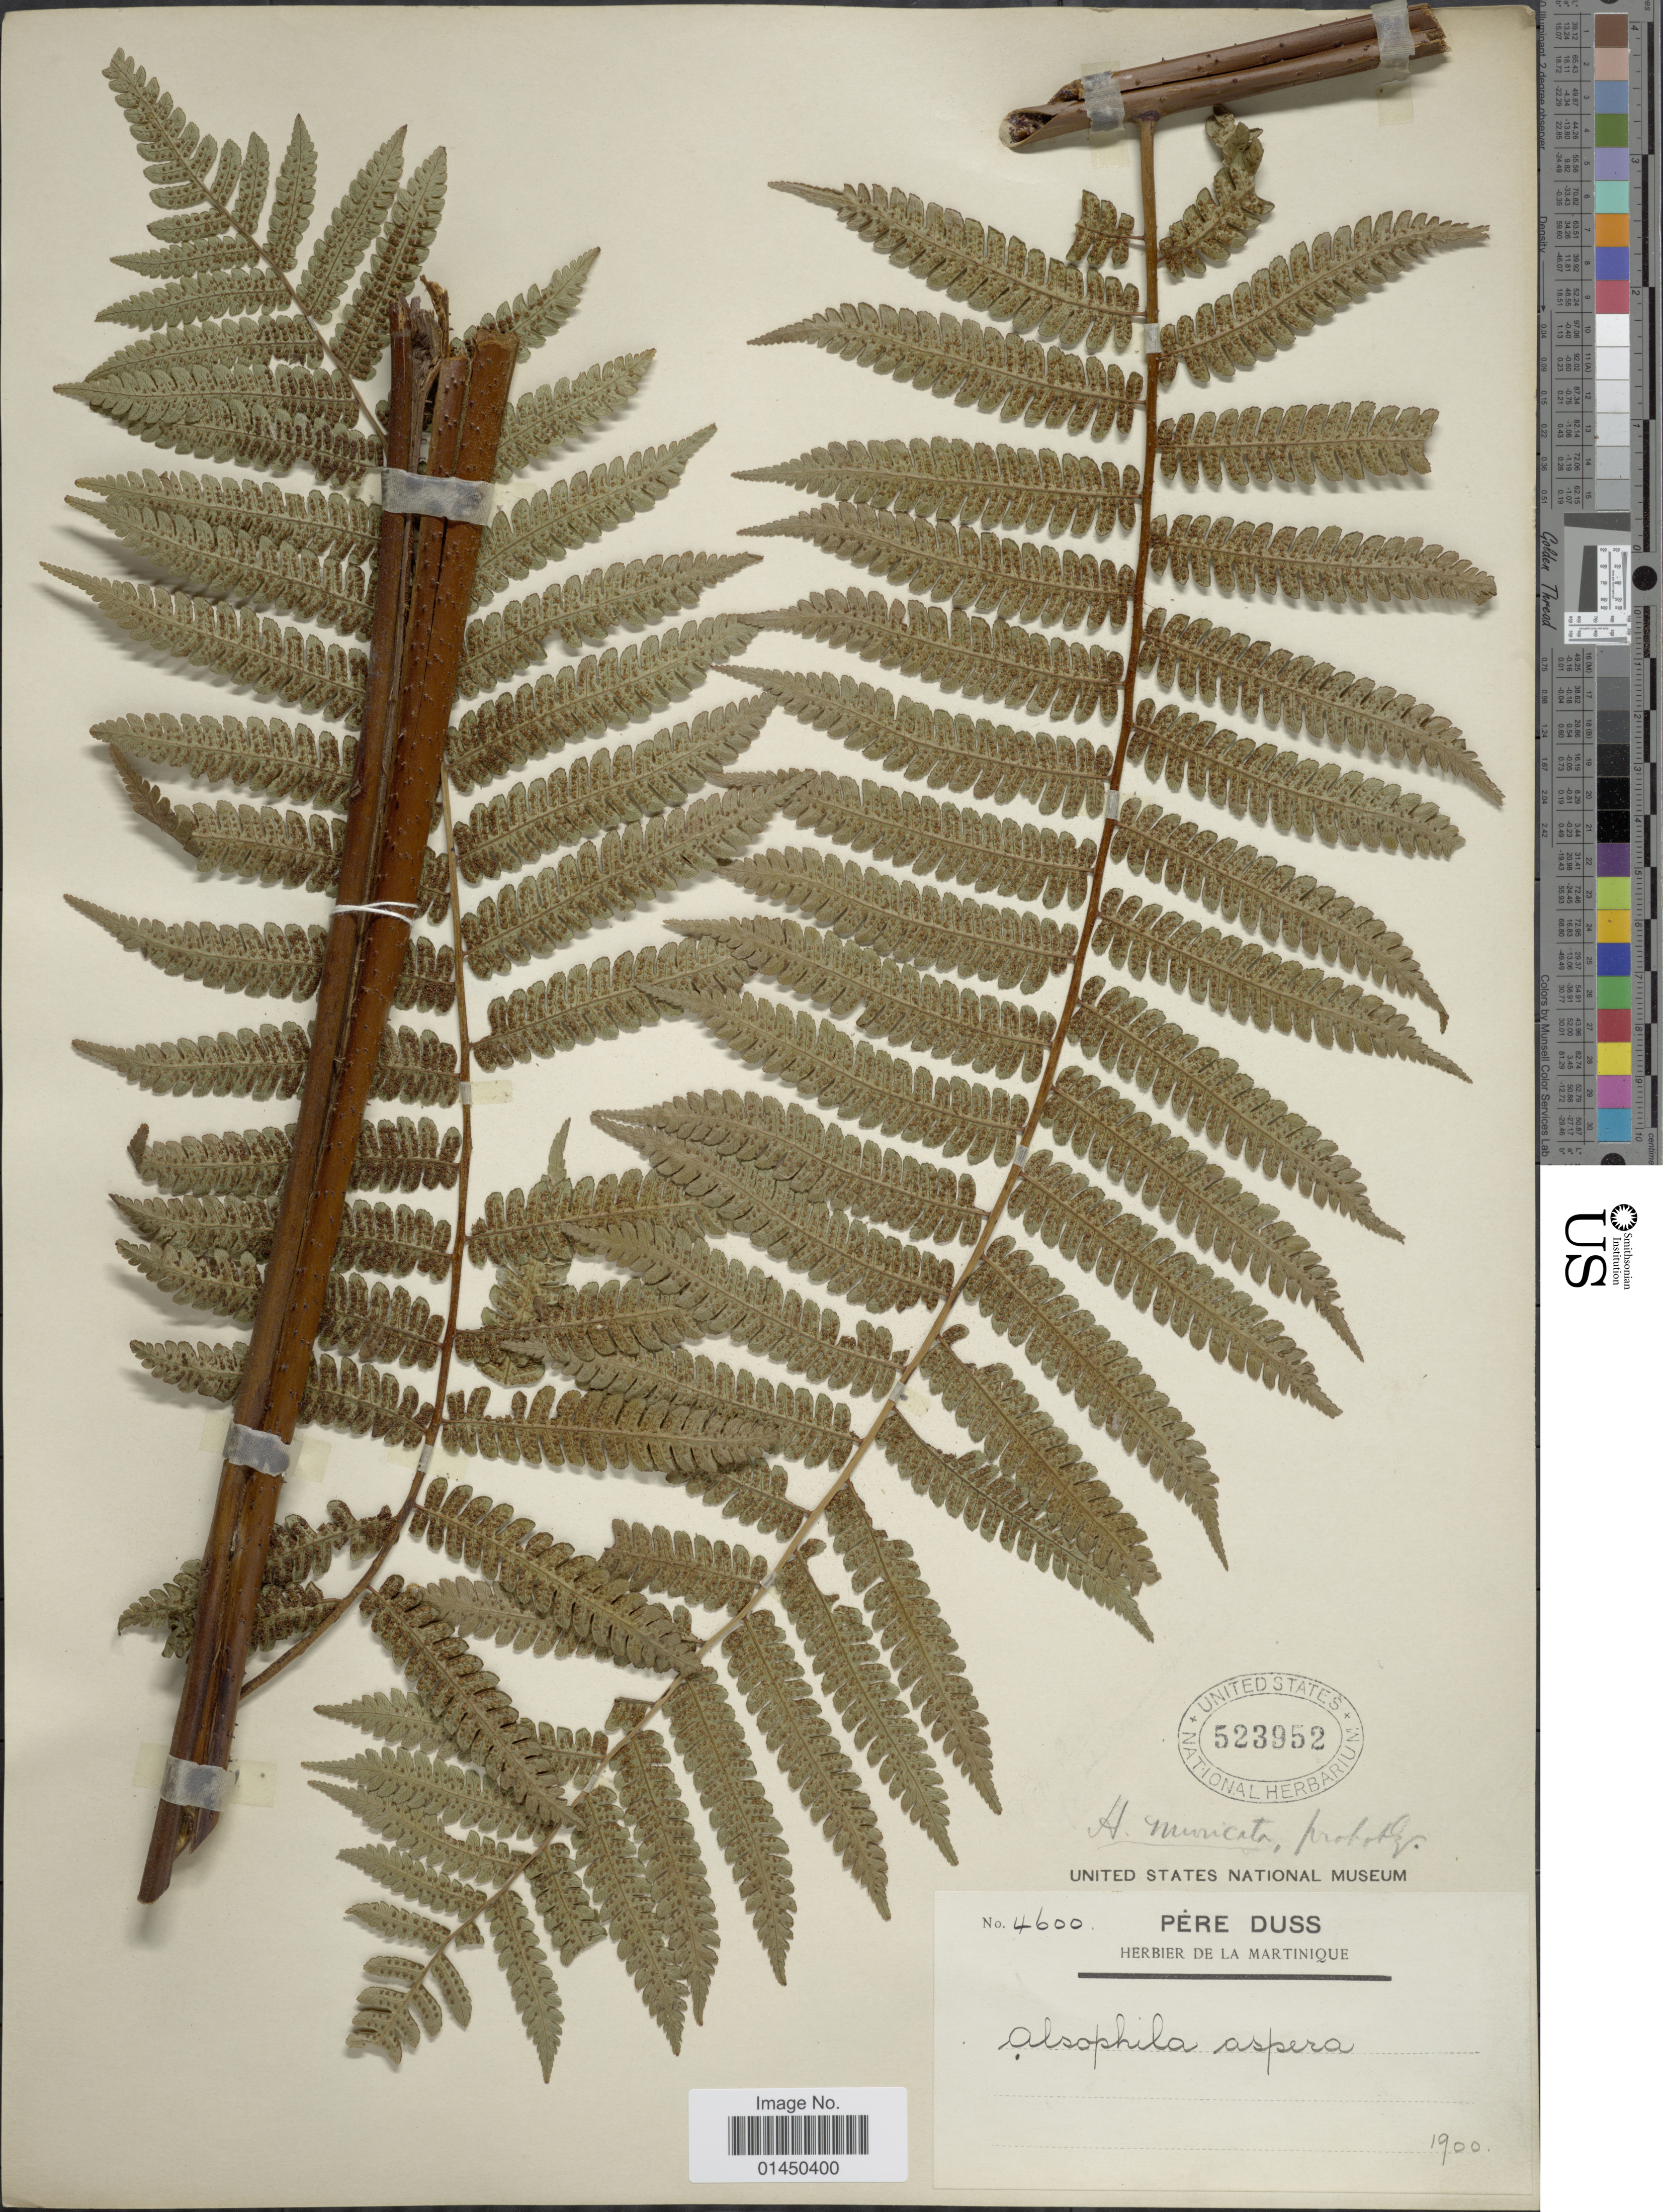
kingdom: Plantae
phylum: Tracheophyta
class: Polypodiopsida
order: Cyatheales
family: Cyatheaceae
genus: Cyathea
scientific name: Cyathea muricata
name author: (Willd.) Fée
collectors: Père Duss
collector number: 4600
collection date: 1900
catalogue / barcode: US 523952